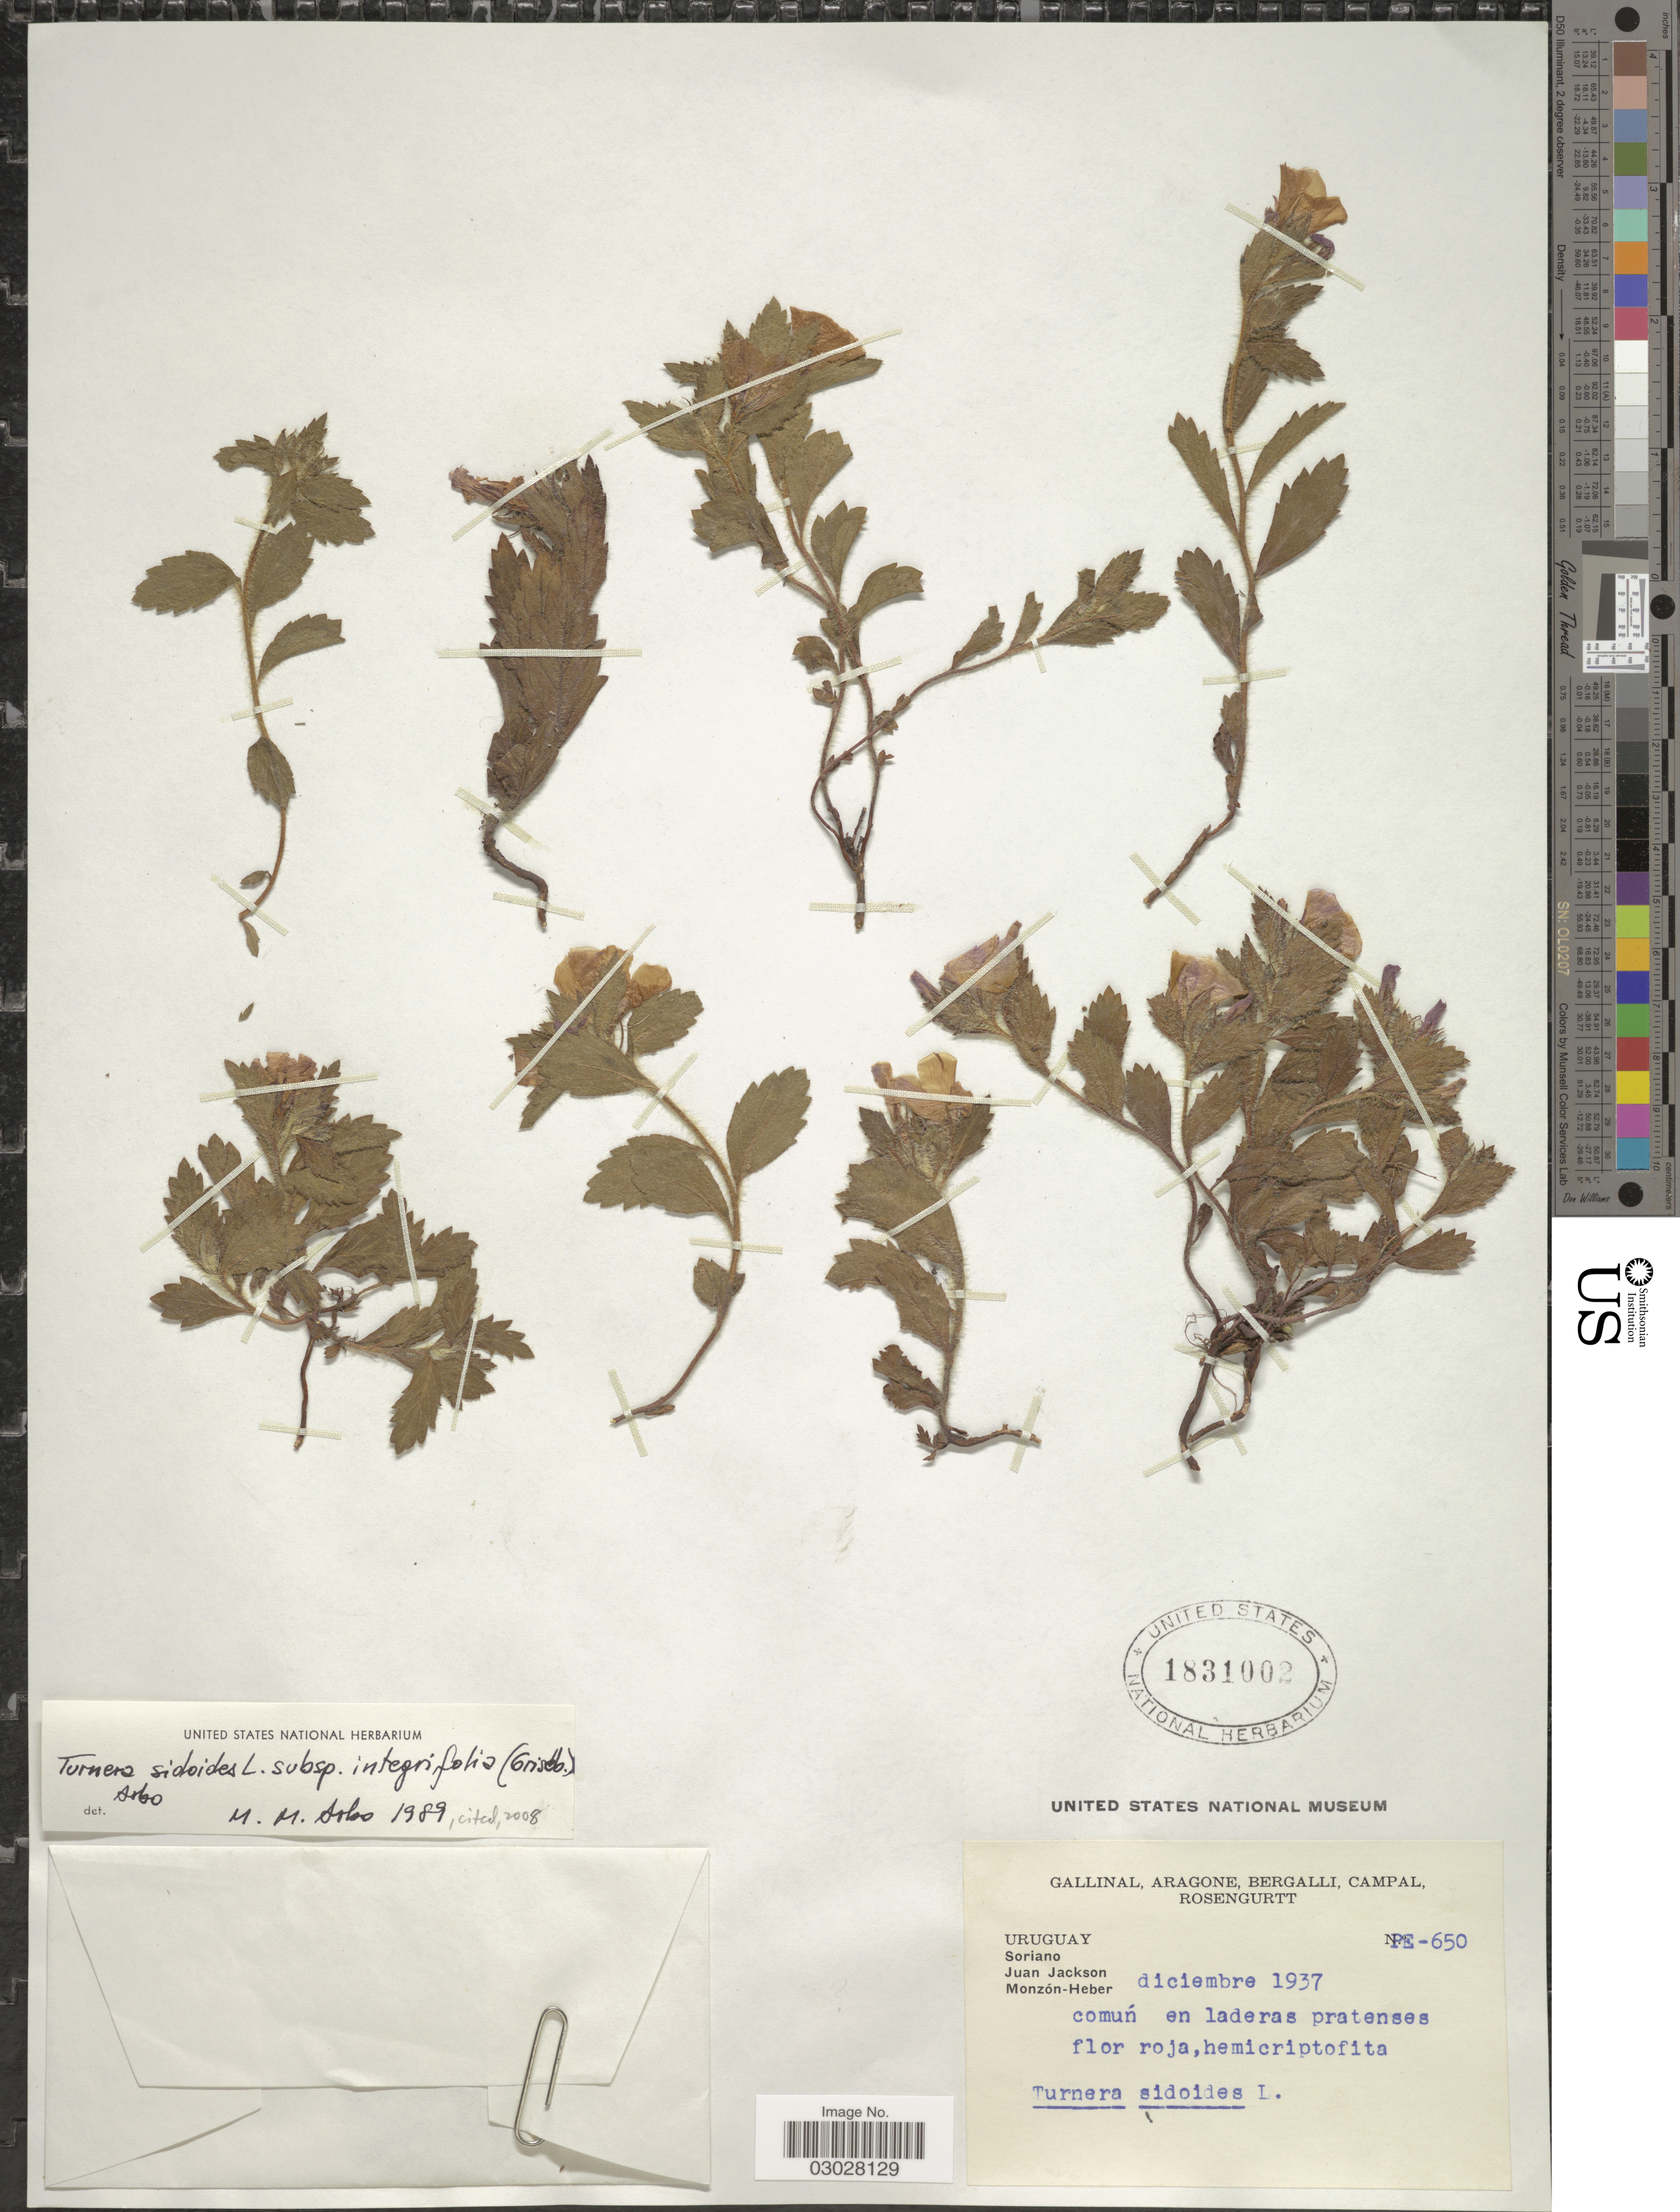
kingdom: Plantae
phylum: Tracheophyta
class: Magnoliopsida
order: Malpighiales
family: Turneraceae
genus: Turnera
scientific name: Turnera sidoides subsp. integrifolia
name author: (Griseb.) Arbo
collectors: -. Soriano, J. Jackson & Monzon-Heber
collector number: PE-650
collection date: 1937-12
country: Uruguay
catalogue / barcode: US 1831002